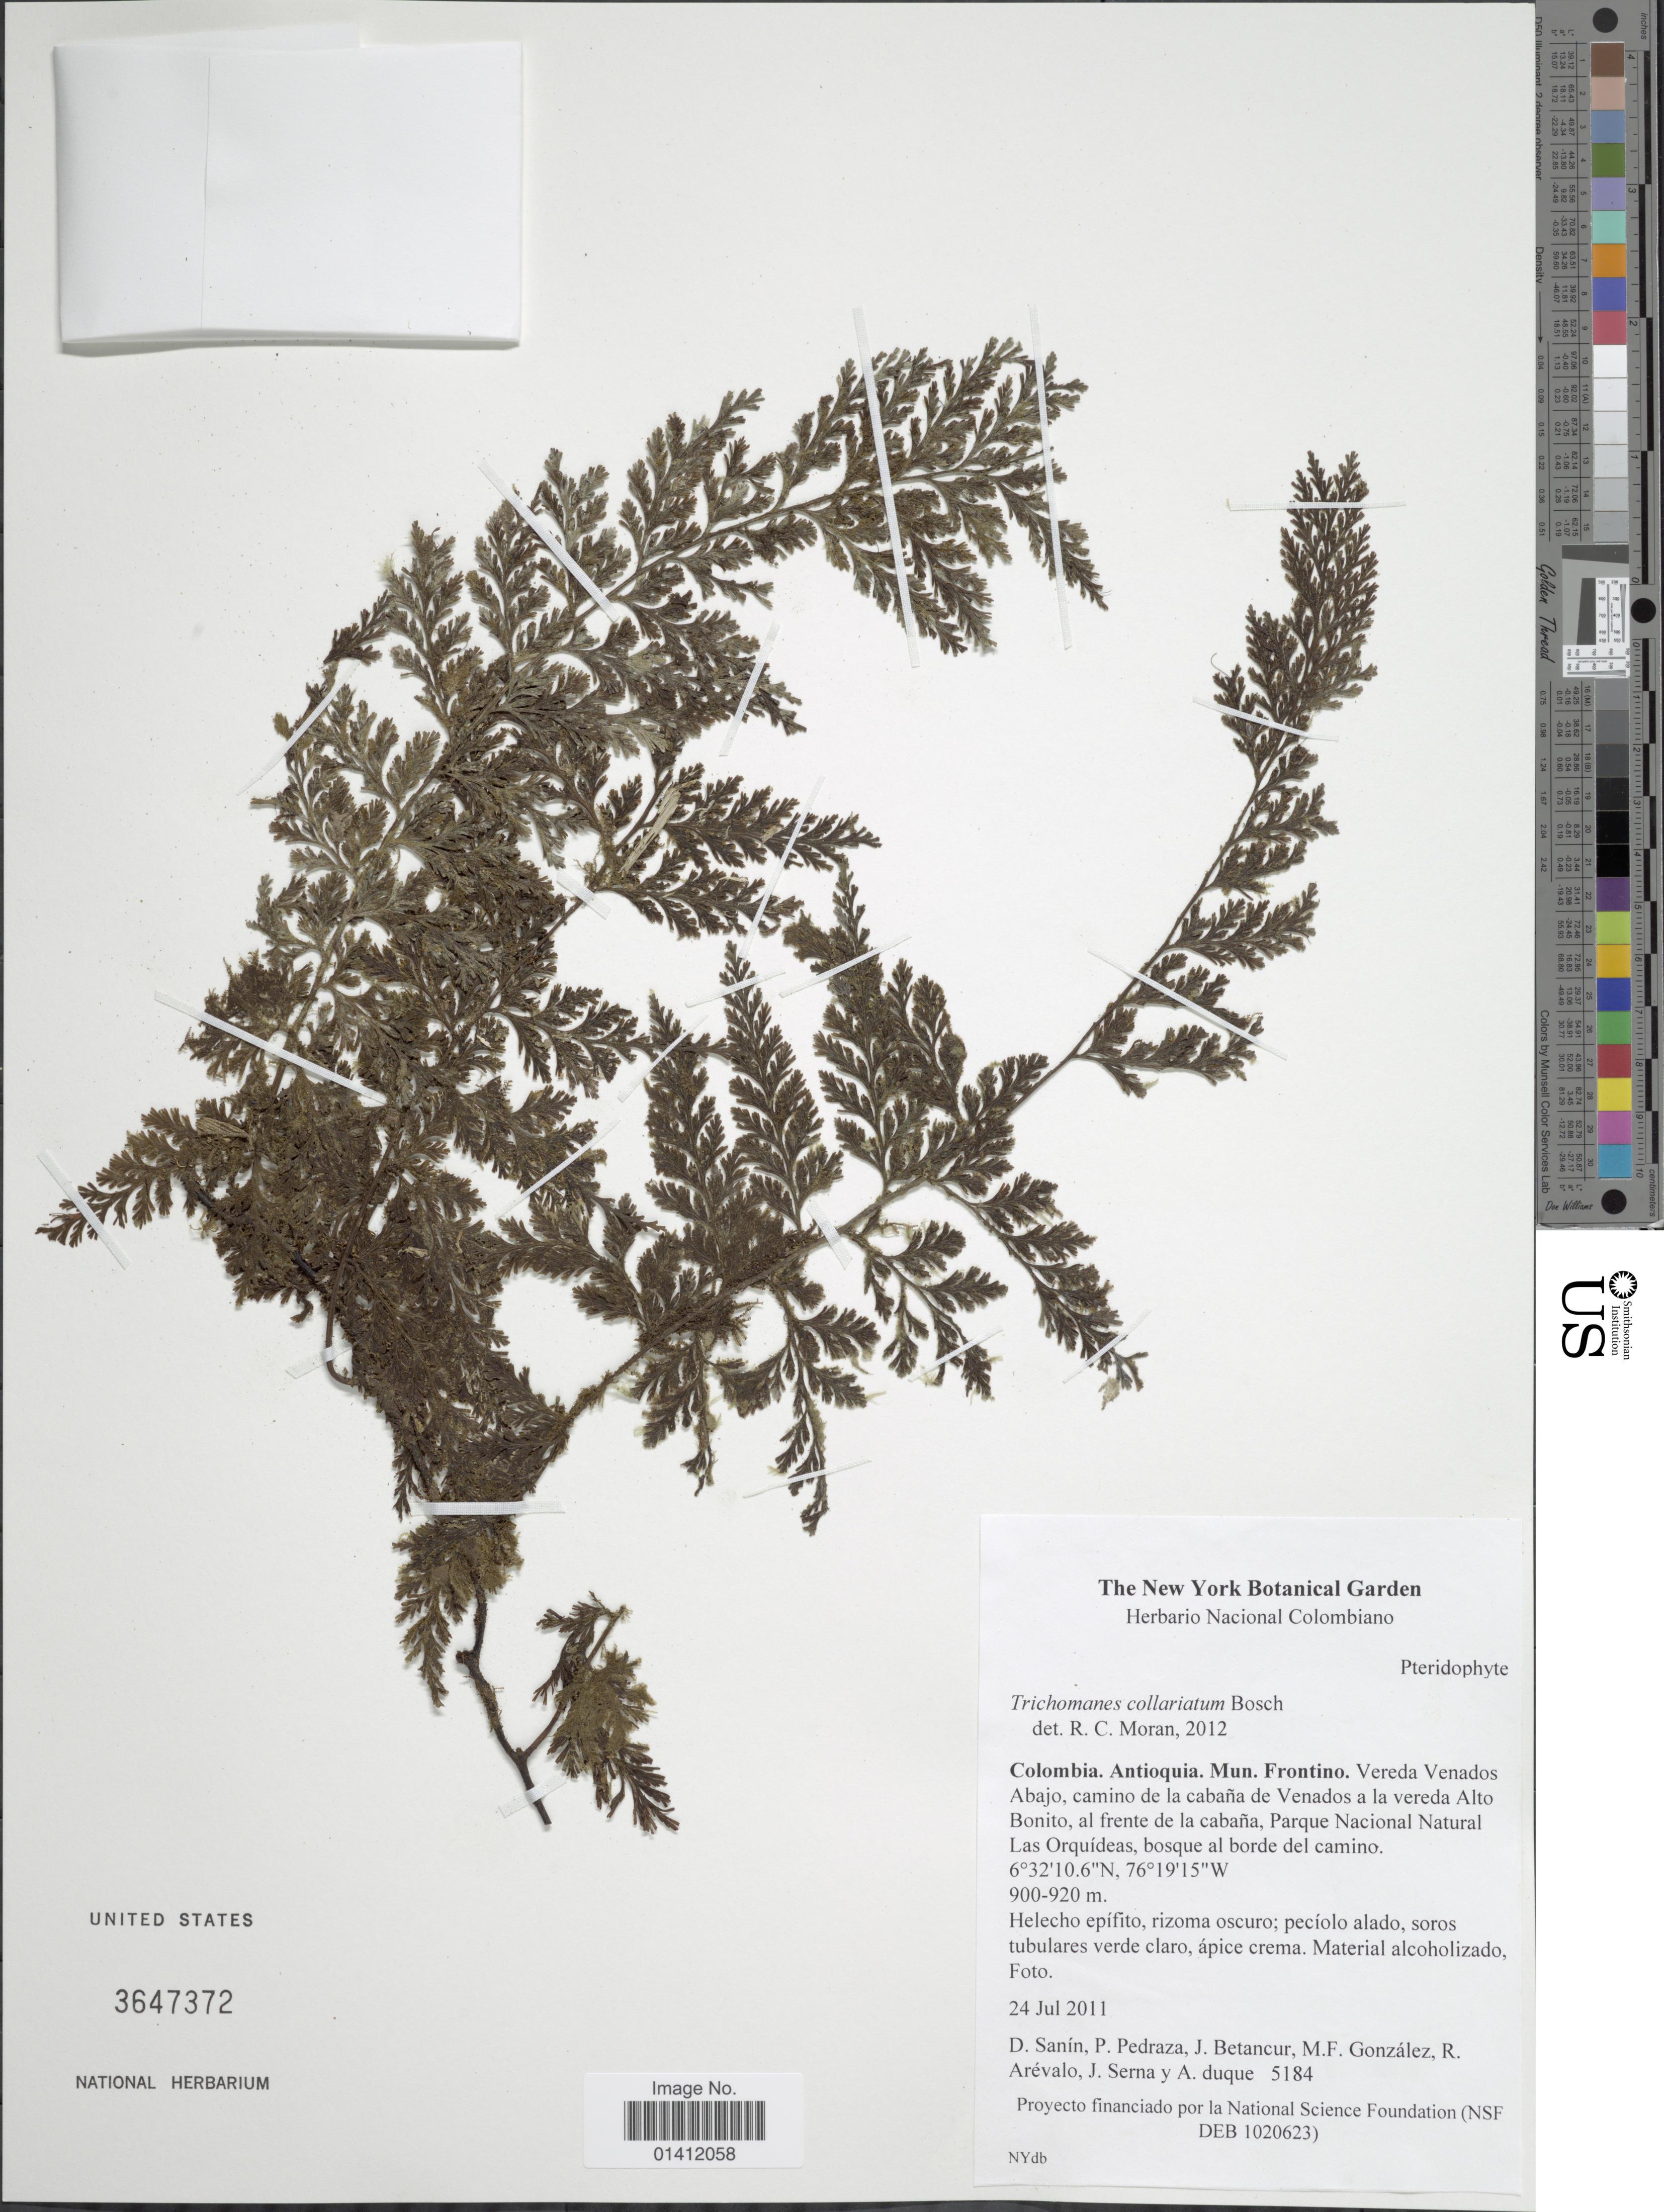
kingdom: Plantae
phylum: Tracheophyta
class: Polypodiopsida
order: Hymenophyllales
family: Hymenophyllaceae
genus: Vandenboschia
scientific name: Vandenboschia collariata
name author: (Bosch) Ebihara & K. Iwats.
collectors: D. Sanin, P. Pedraza, J. Betancur, M. Gonzalez & et al.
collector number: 5184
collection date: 2011-07-24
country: Colombia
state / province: Antioquia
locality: Mun. Frontino Vereda Vernados Abajo, camino de la cabana de Vernados a la vereda Alto Bonito, al frente de la cabana, Parque Nacional Natural las Orquideas, bosque al borde del camino.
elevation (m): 900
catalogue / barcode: US 3647372